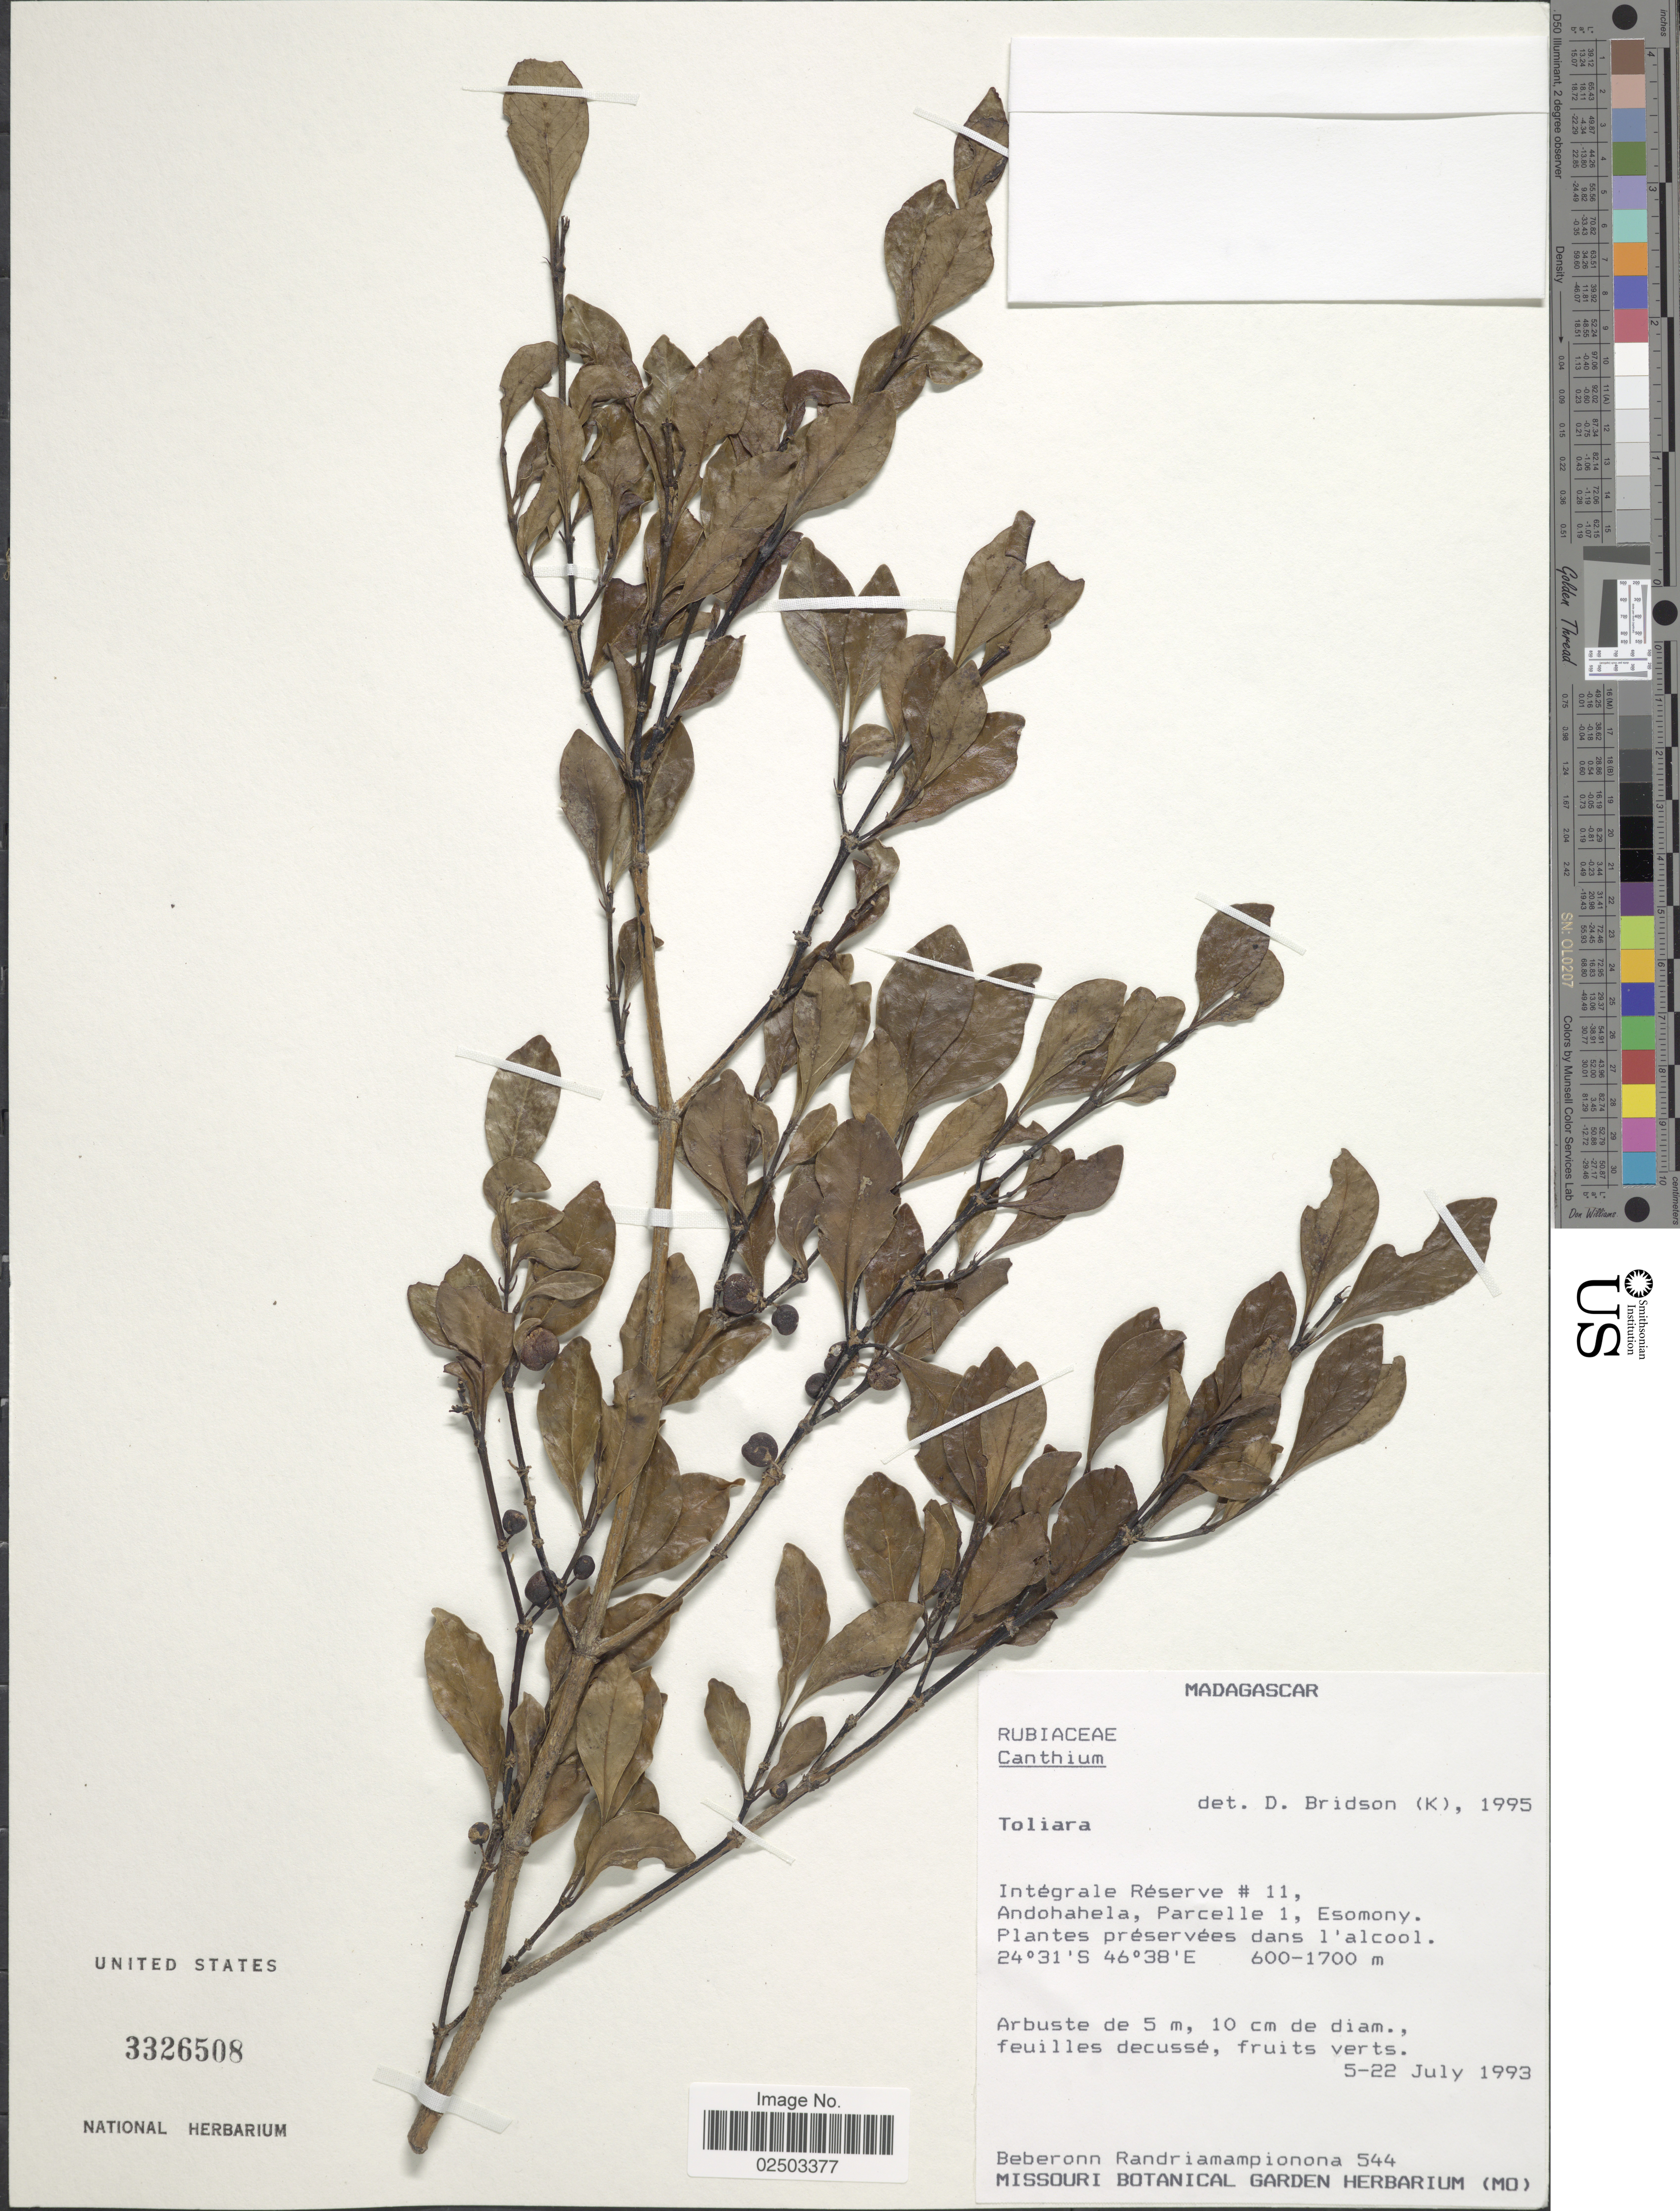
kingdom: Plantae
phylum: Tracheophyta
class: Magnoliopsida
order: Gentianales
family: Rubiaceae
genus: Bridsonia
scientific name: Bridsonia chamaedendrum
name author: (Kuntze) Verstraete & A.E. van Wyk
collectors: B. Randriamampionona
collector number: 544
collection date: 1993-07-05/1993-07-22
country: Madagascar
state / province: Anosy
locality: Integrale Reserve #11, Andohahela, Parcelle 1, Esomony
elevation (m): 600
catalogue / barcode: US 3326508